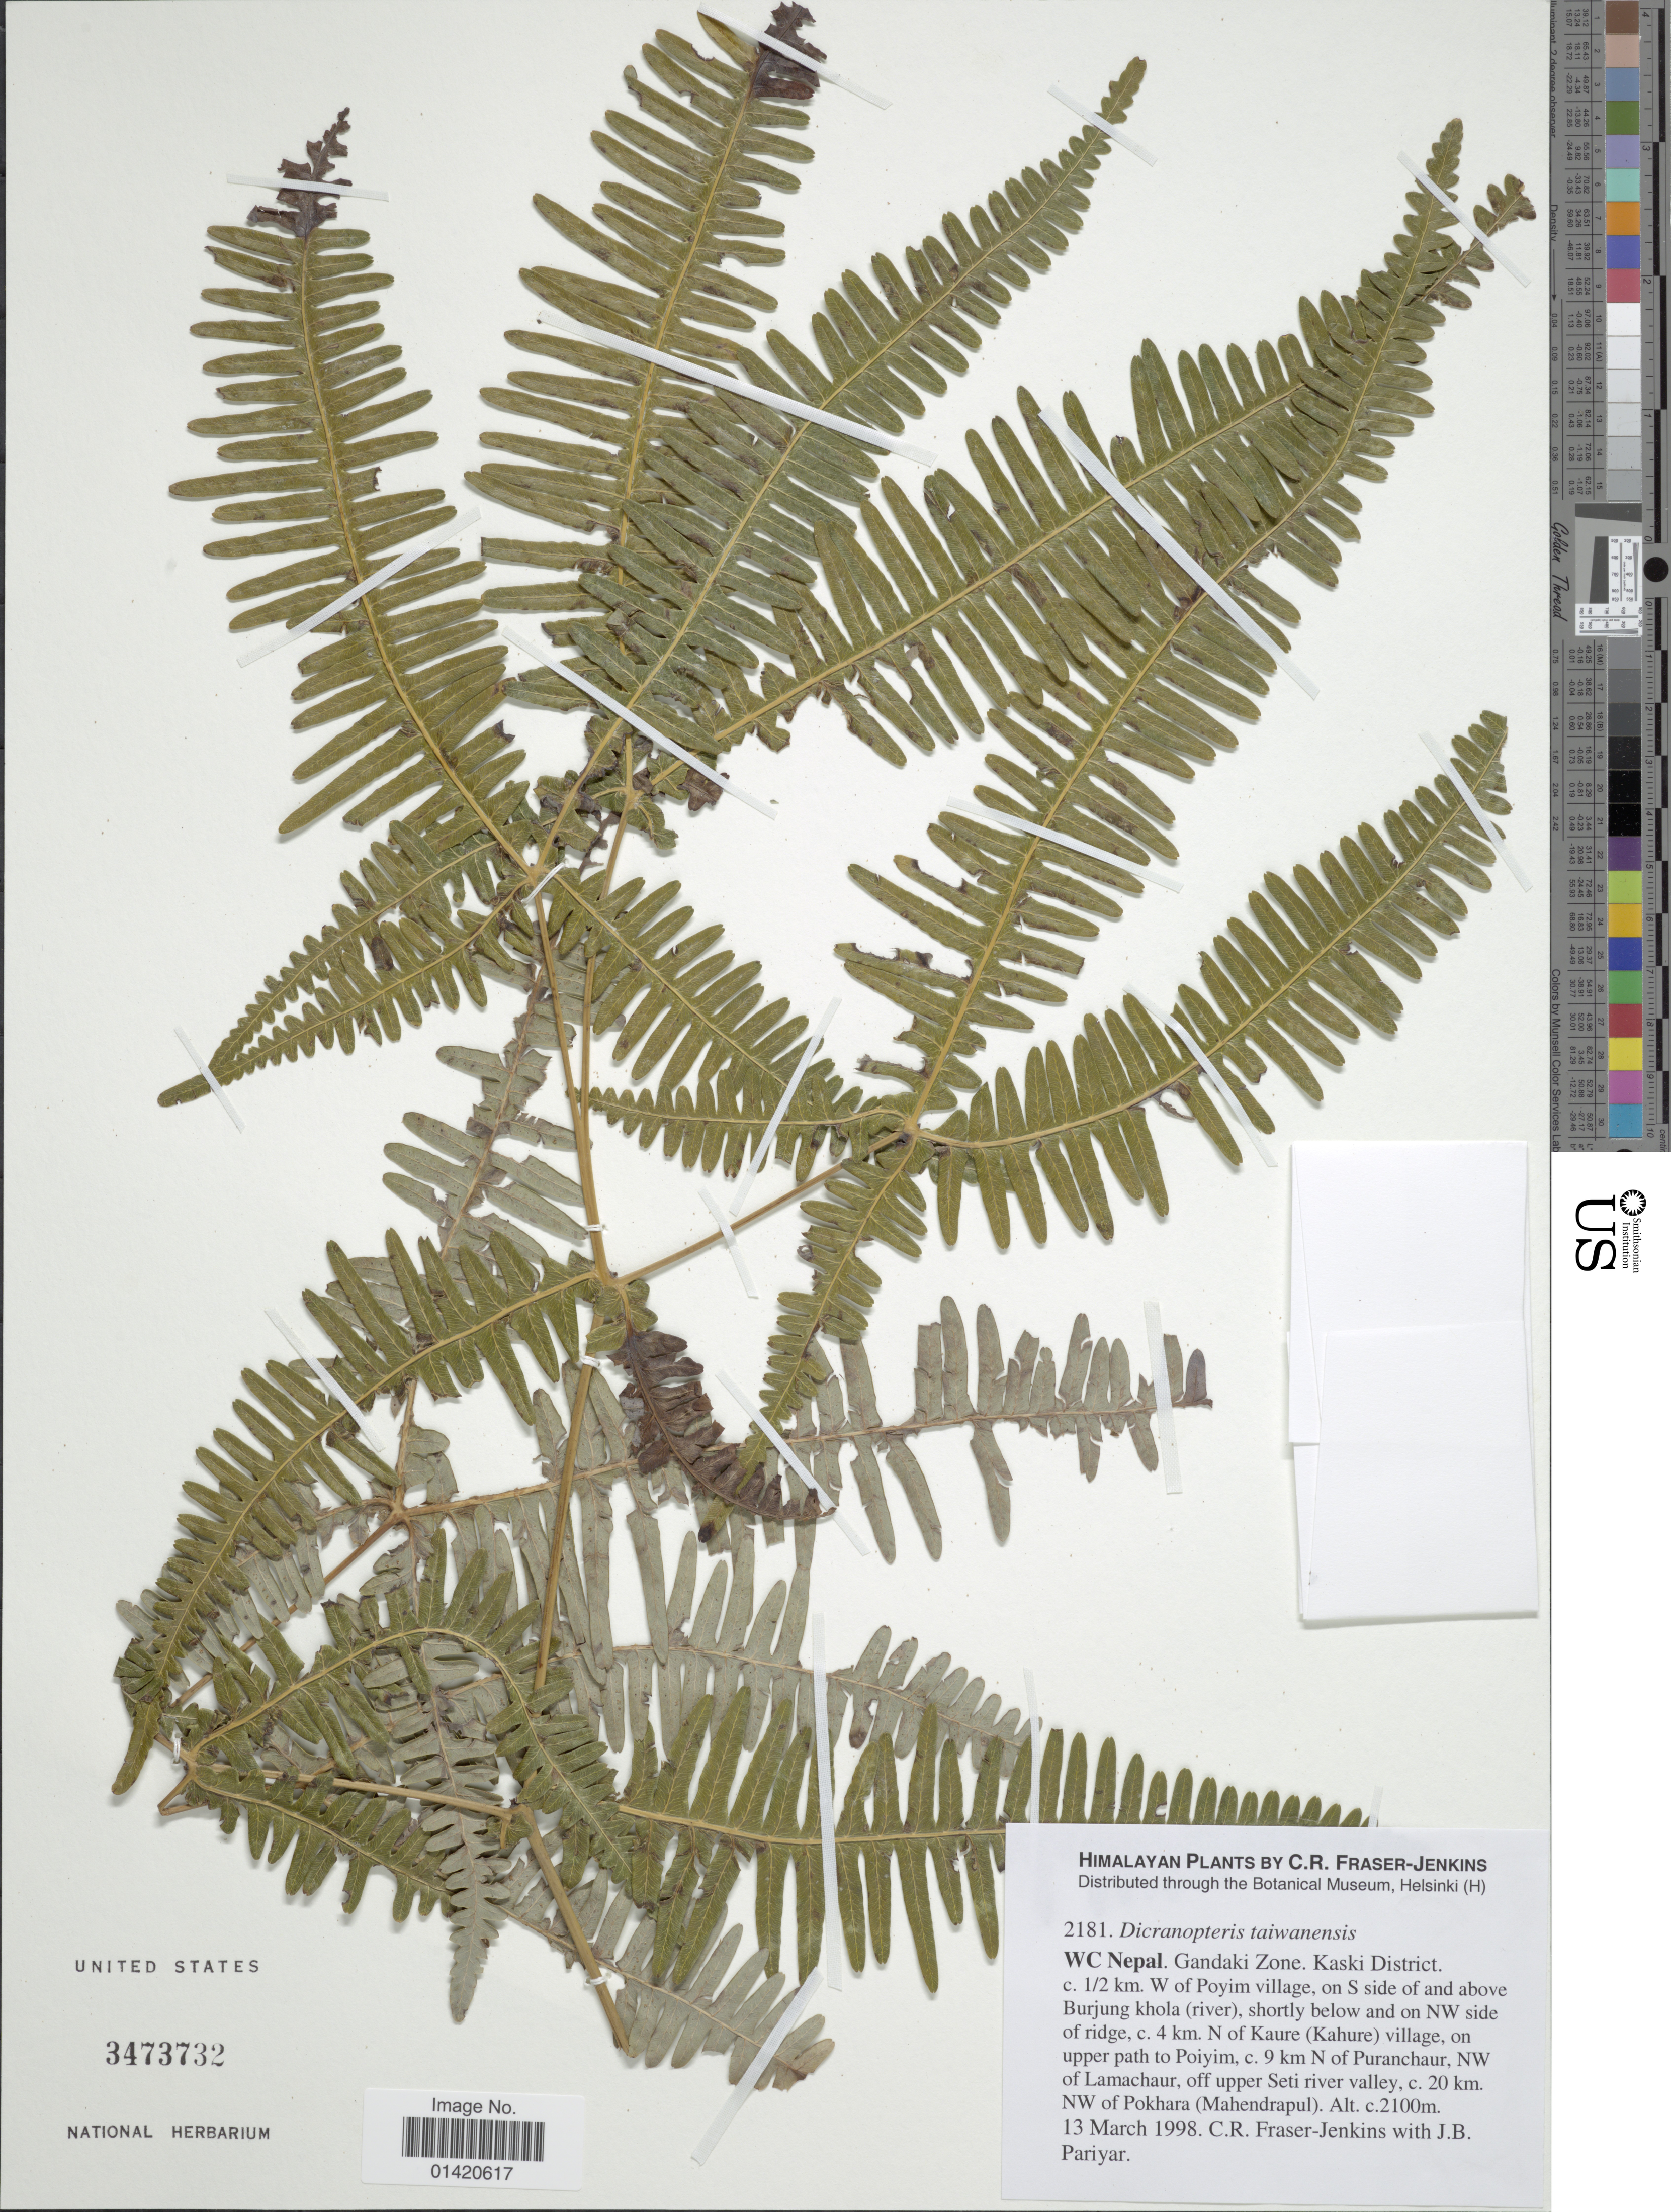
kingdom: Plantae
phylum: Tracheophyta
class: Polypodiopsida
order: Gleicheniales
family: Gleicheniaceae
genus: Dicranopteris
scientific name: Dicranopteris taiwanensis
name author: Ching & P.S. Chiu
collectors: C. R. Fraser-Jenkins & J. Pariyar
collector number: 2181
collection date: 1998-03-13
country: Nepal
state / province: Gandaki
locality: WC Nepal. Gandaki Zone. Kaski District. c. ½km W of Poyim village, on S side of and above Burjung khola (river), shortly below and on NW side of ridge, c. 4 k N of Kaure (Kahure) village, on upper path to Poiyim, c. 9 km N of Puranchaur, NW of lamachaur, off upper Seti river valley, c. 20 km. NW of Pokhara (Mahendrapul)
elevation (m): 2100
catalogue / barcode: US 3473732